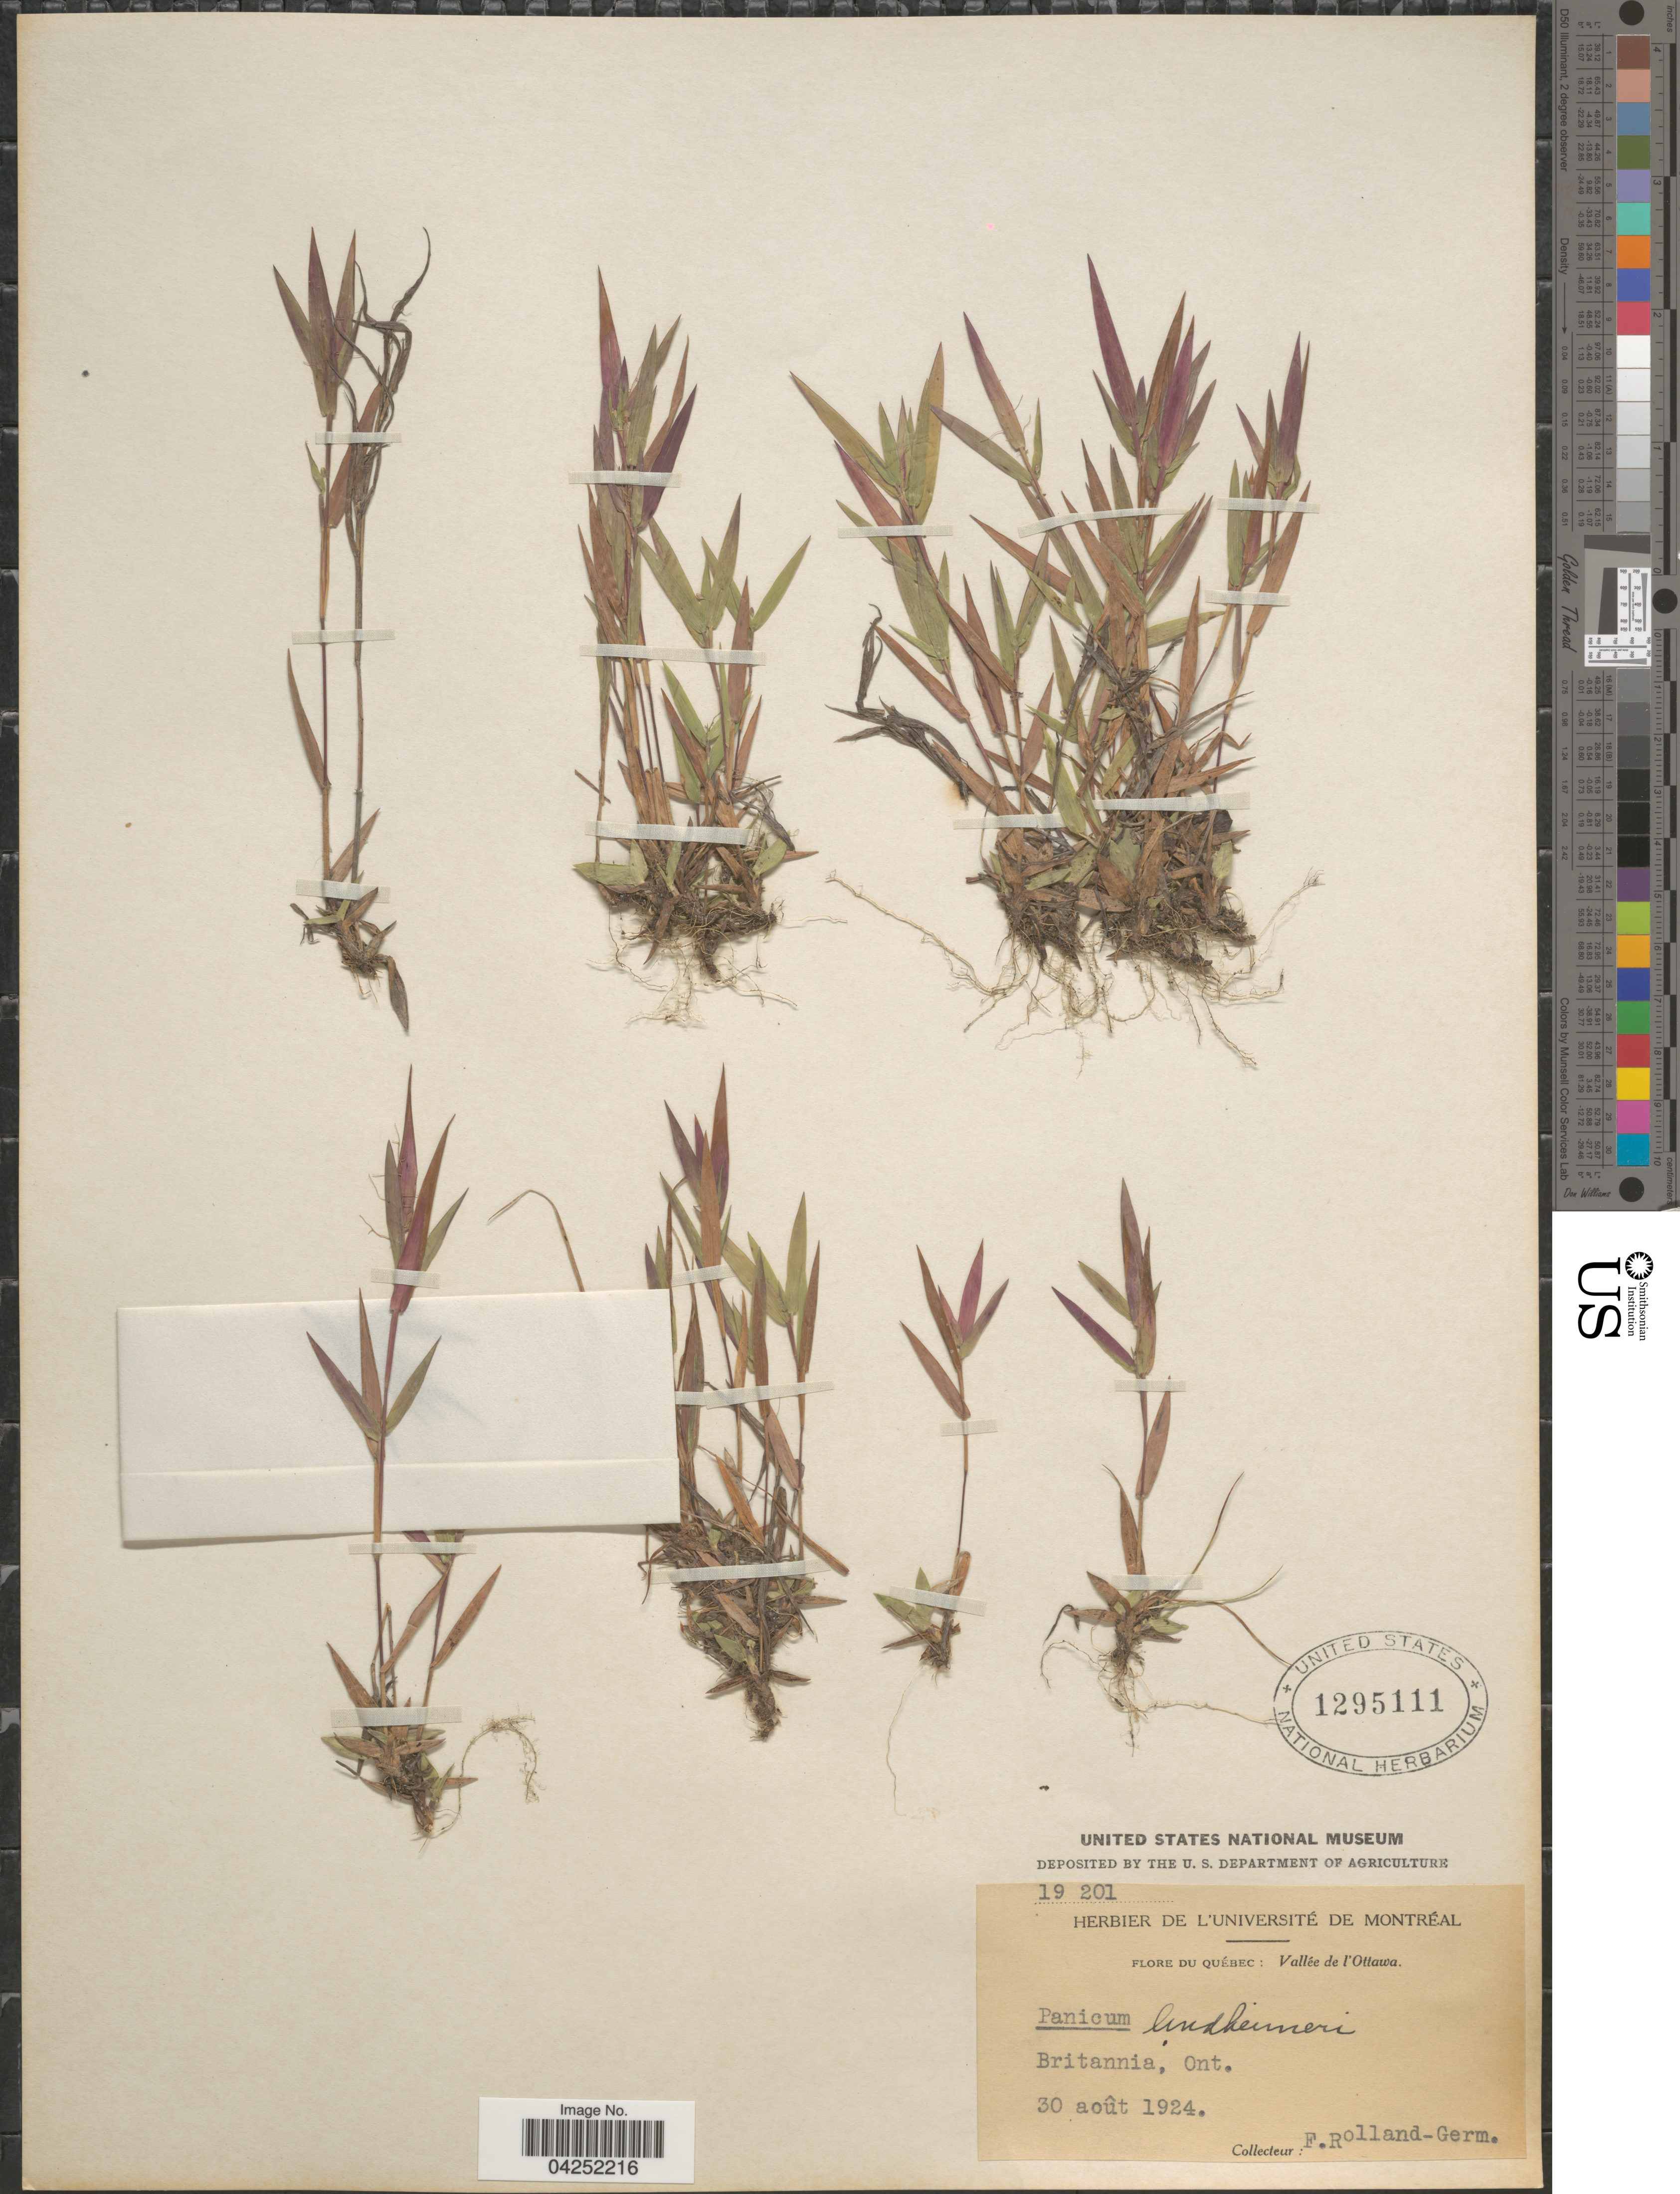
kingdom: Plantae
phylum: Tracheophyta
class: Liliopsida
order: Poales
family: Poaceae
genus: Dichanthelium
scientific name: Dichanthelium acuminatum var. lindheimeri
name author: (Nash) Gould & C.A. Clark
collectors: Rolland-Germain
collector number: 19201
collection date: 1924-08-30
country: Canada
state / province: Ontario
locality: Québec: Vallée de l'Ottawa. Britannia, Ont.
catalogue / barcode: US 1295111